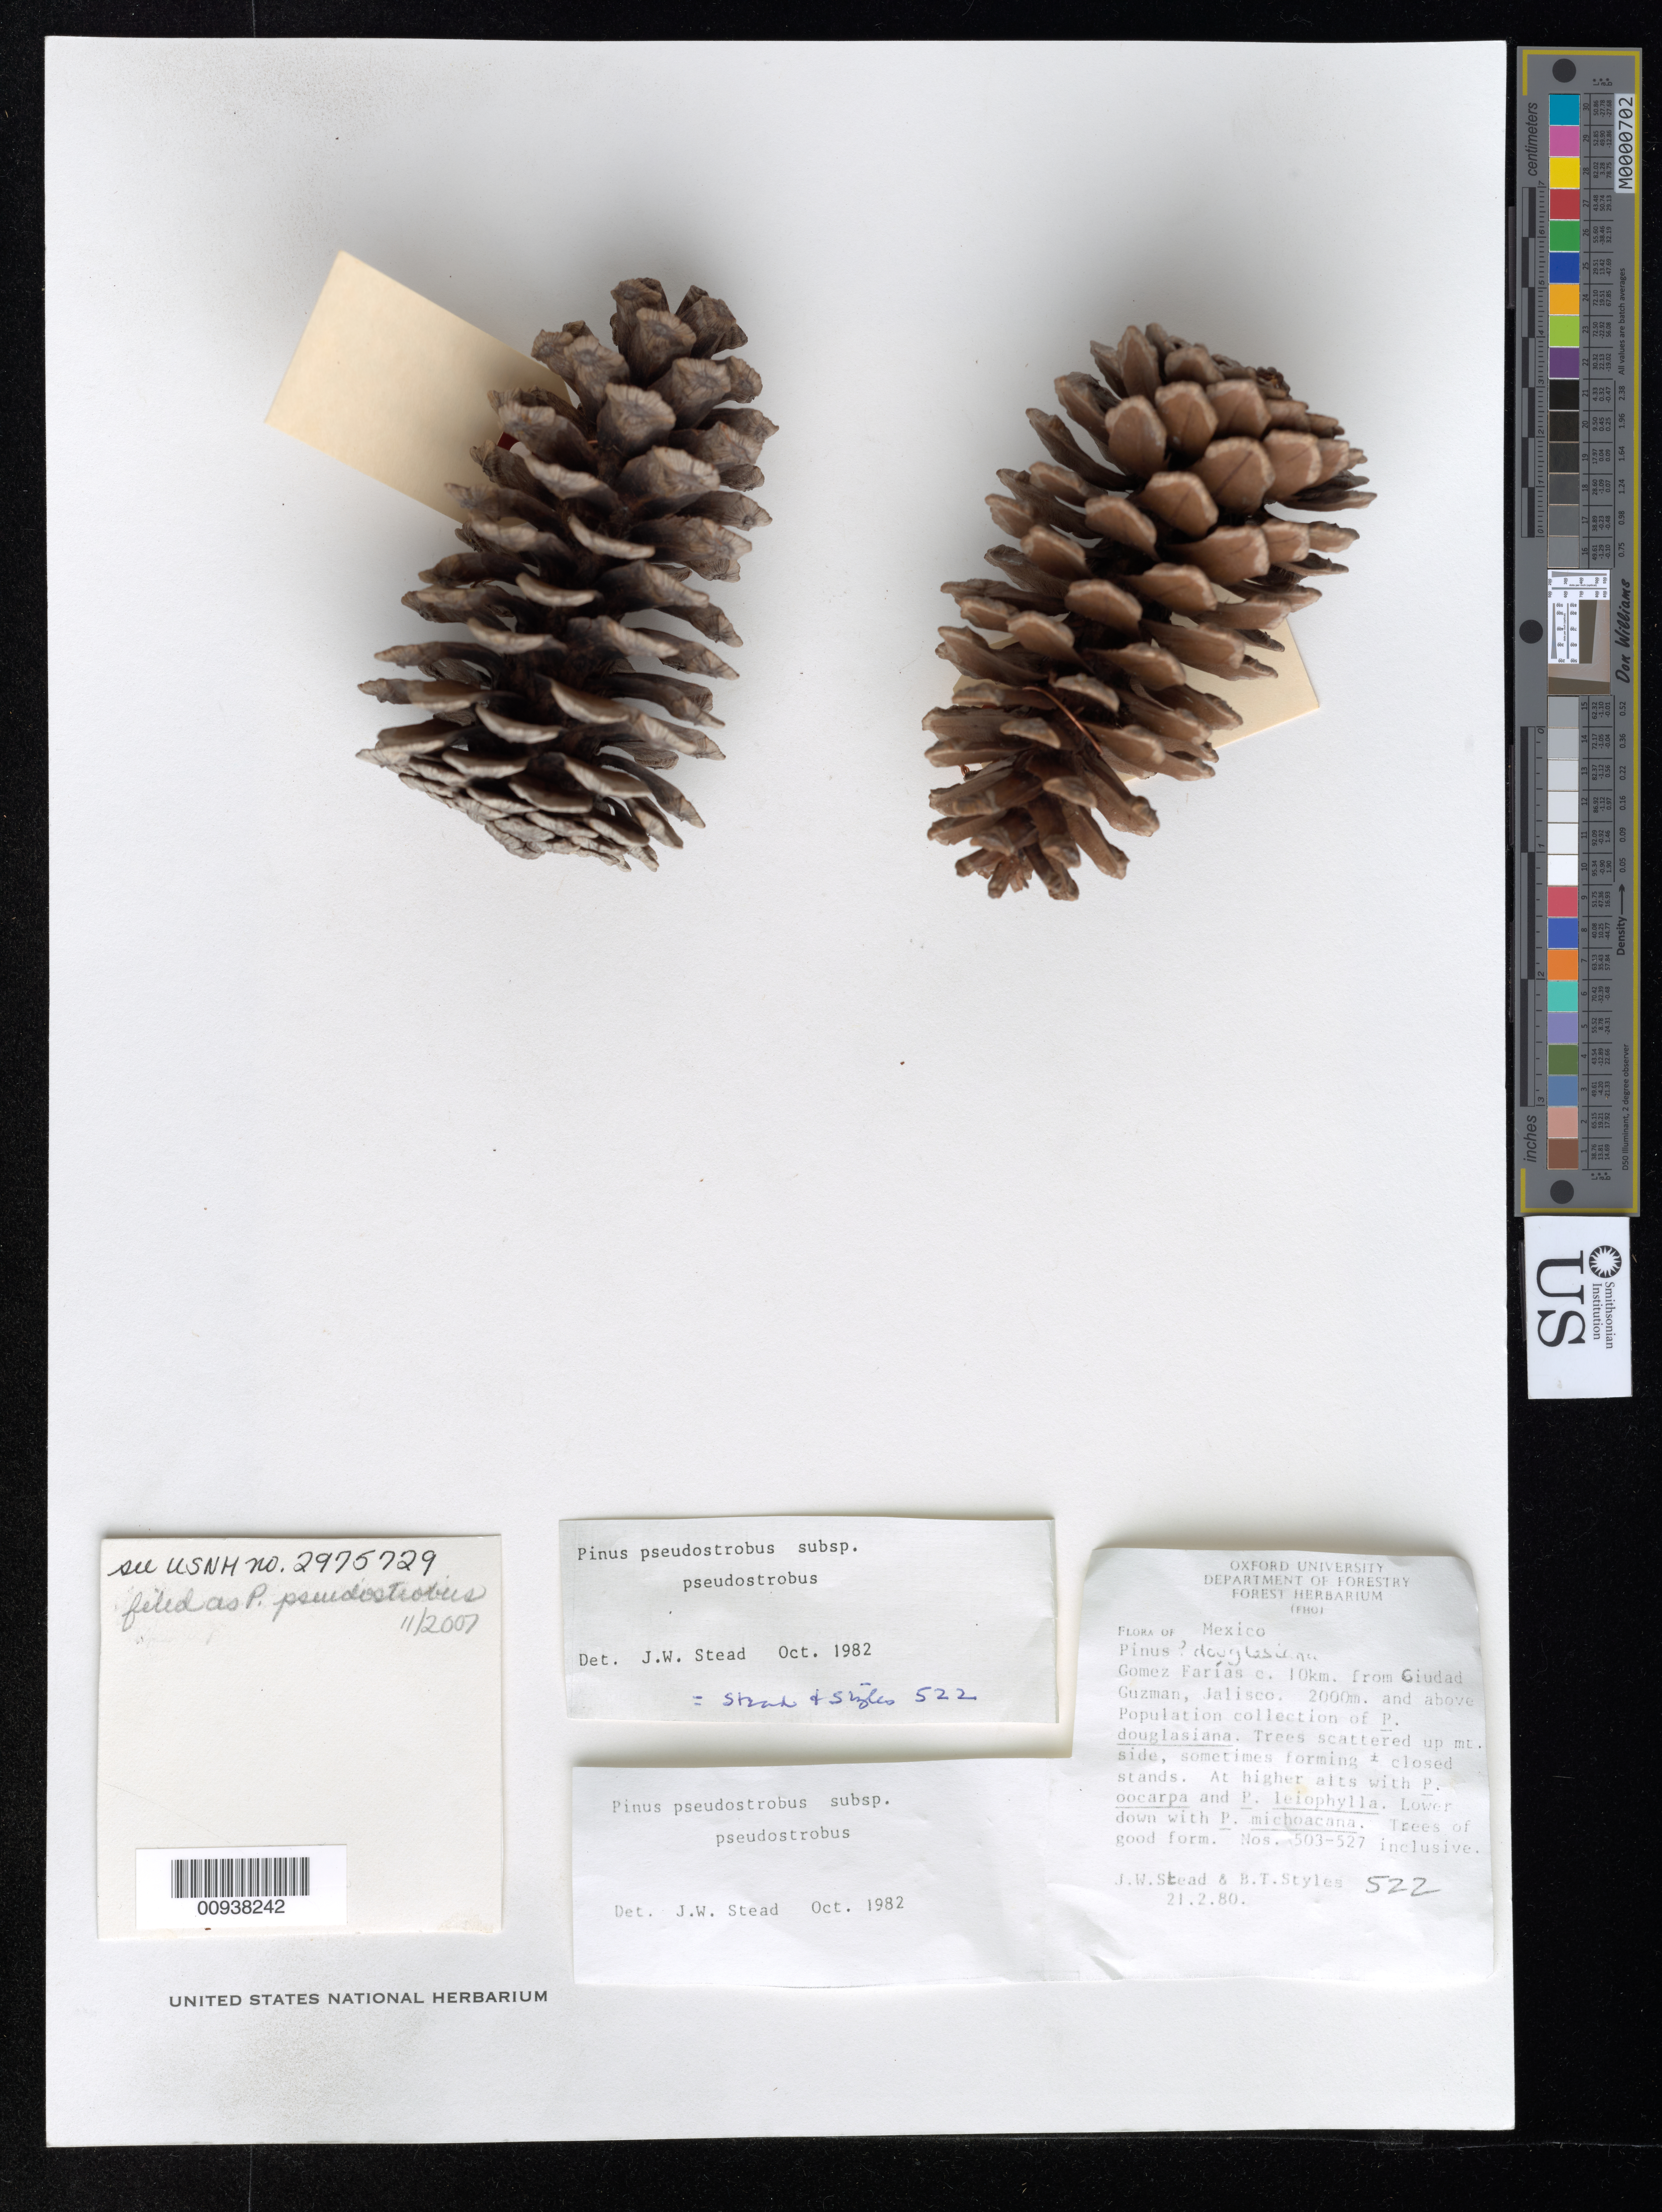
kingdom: Plantae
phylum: Tracheophyta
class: Pinopsida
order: Pinales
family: Pinaceae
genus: Pinus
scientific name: Pinus pseudostrobus subsp. pseudostrobus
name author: Lindl.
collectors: J. Stead & B. T. Styles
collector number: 522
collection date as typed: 21 Feb 1980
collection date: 1980-02-21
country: Mexico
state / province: Jalisco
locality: Gómez Farías c. 10 km. from Ciudad Guzmán.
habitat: Population collection of P. douglasiana. Trees scattered up mt. side, sometimes forming ± closed stands. At higher alts. w/P. oocarpa & P. leiophylla. Lower down w/P. michoacana.